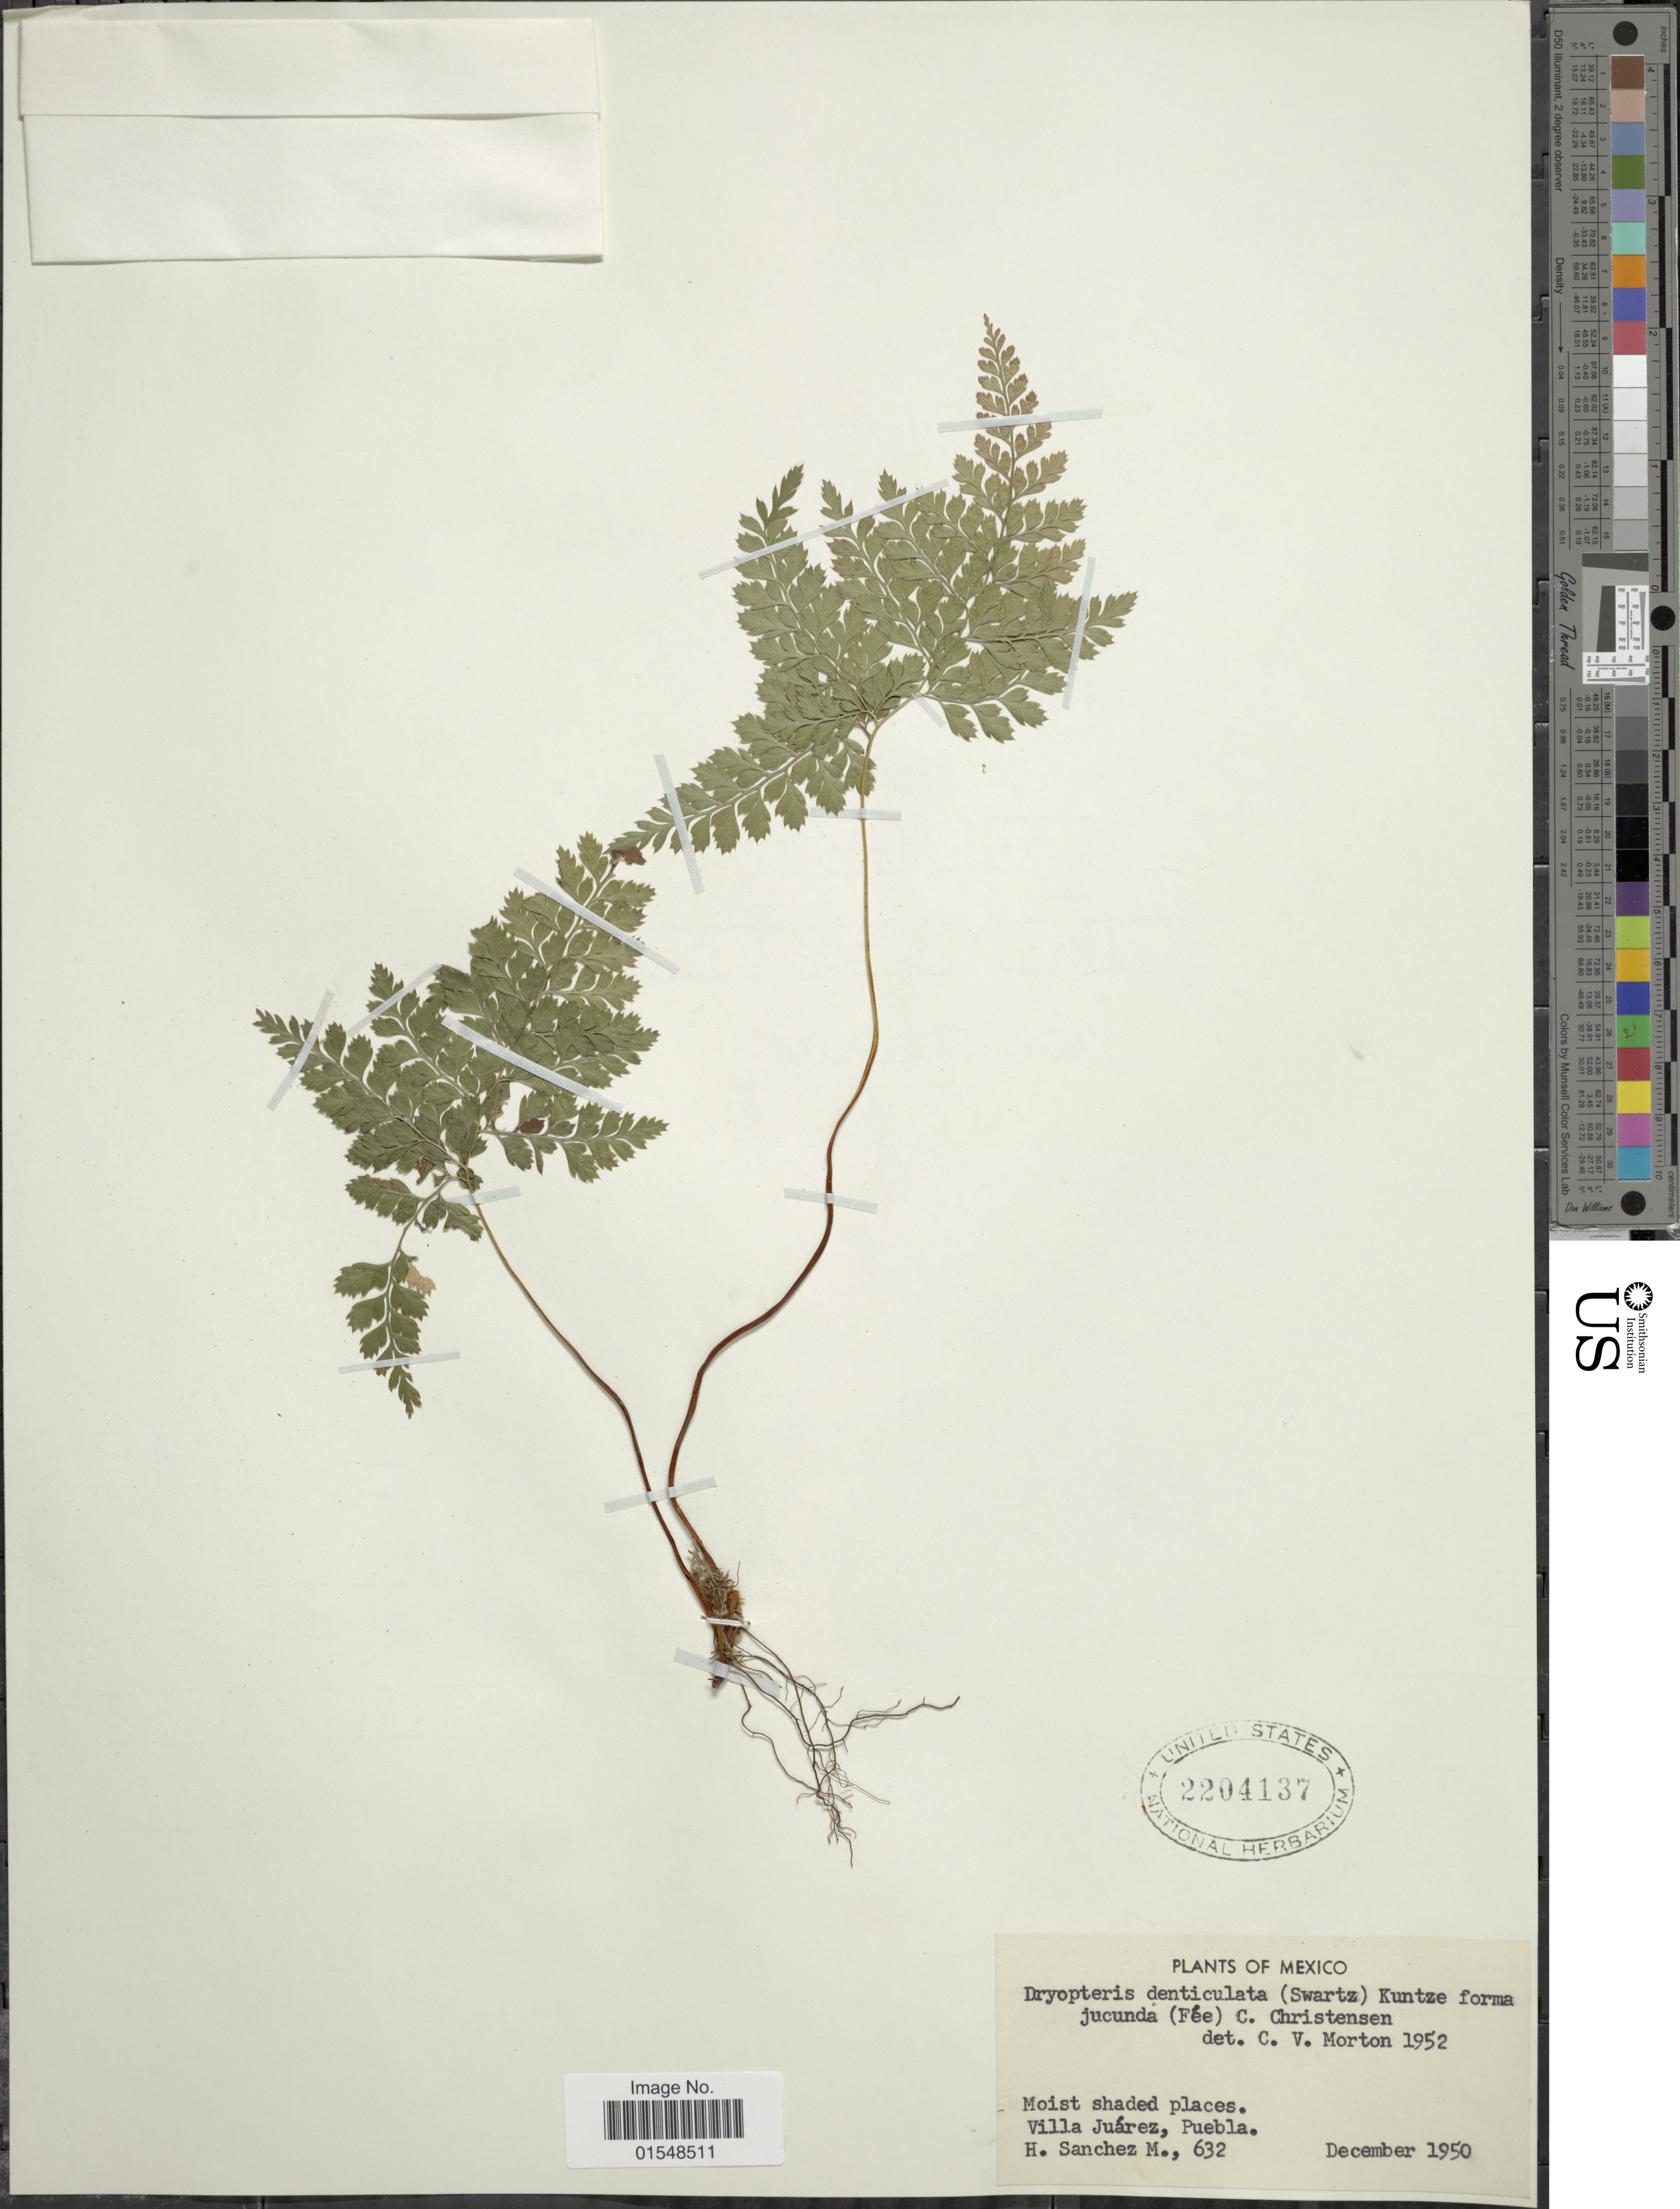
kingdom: Plantae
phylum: Tracheophyta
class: Polypodiopsida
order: Polypodiales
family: Dryopteridaceae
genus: Arachniodes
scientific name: Arachniodes denticulata var. jucunda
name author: (Fée) Lellinger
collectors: H. Sánchez-Mejorada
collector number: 632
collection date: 1950-12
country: Mexico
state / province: Puebla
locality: Villa Juárez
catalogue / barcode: US 2204137